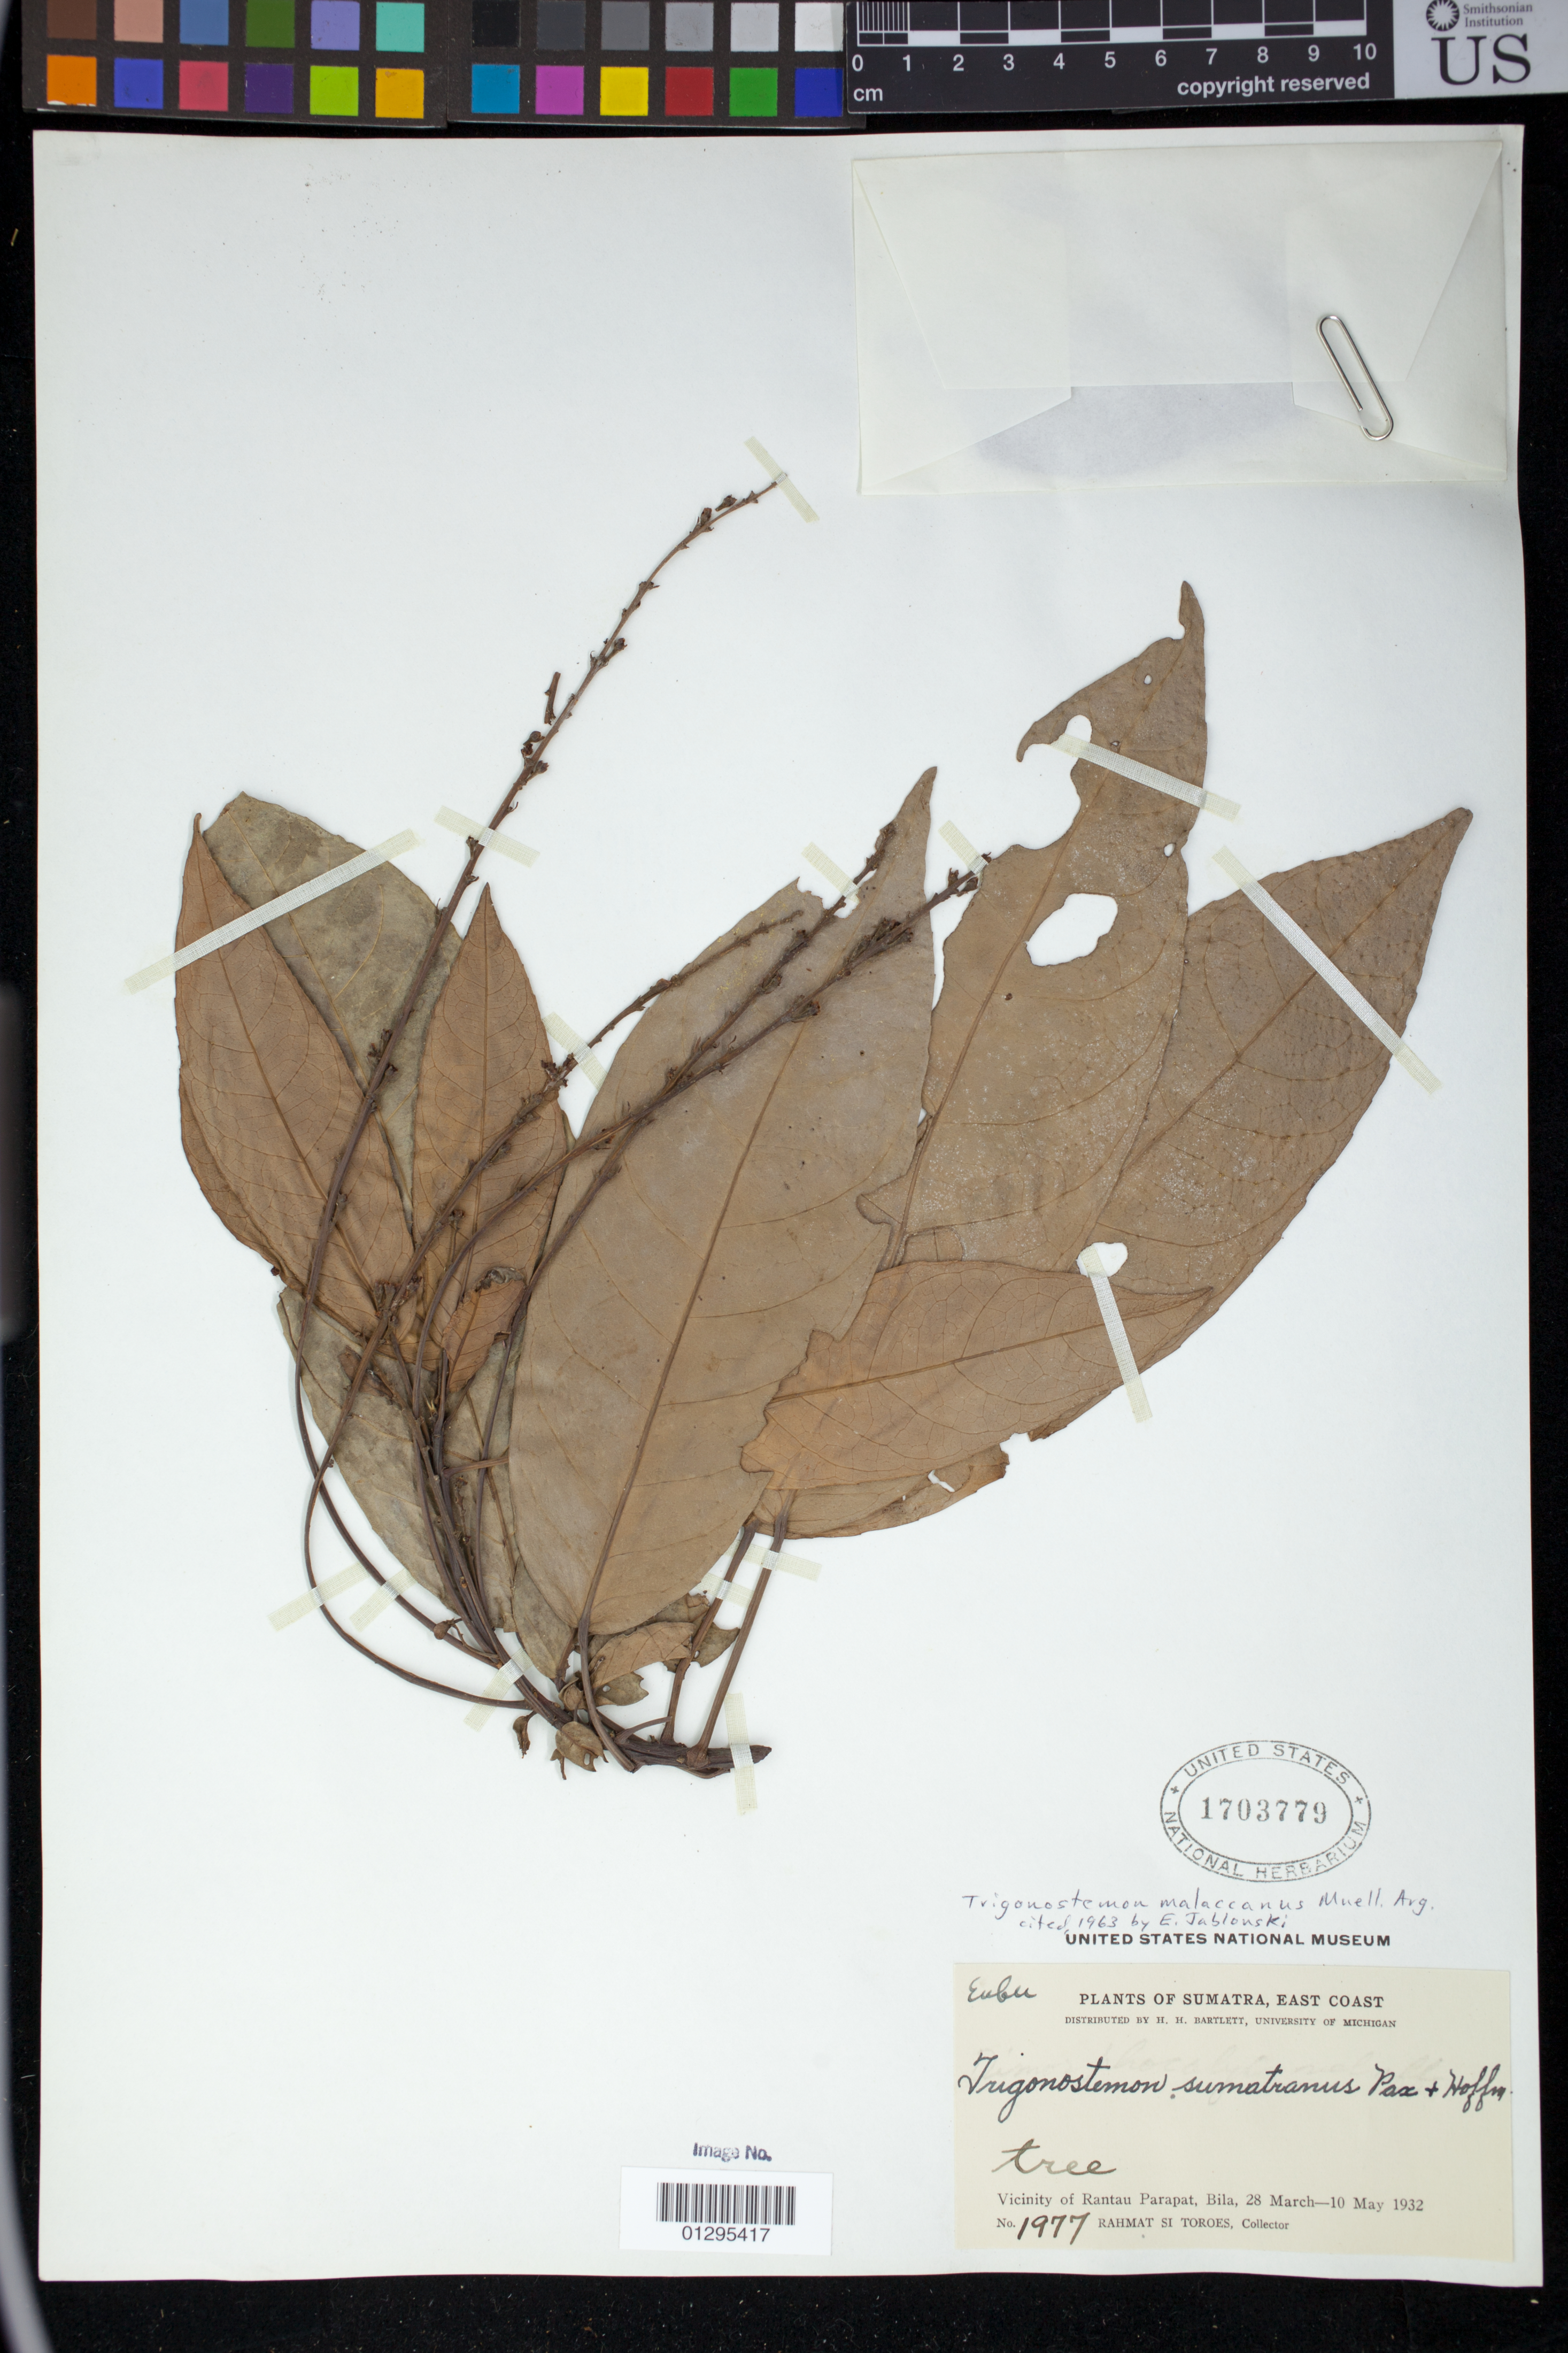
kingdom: Plantae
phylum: Tracheophyta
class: Magnoliopsida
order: Malpighiales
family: Euphorbiaceae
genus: Trigonostemon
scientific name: Trigonostemon malaccanus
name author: Müll. Arg.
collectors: Rahmat Si Boeea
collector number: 1977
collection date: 1932-03-28/1932-05-10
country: Indonesia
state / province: Sumatra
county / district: Sumatera Utara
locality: Vicinity of Rantau Parapat [Rantauprapat], Bila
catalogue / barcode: US 1703779